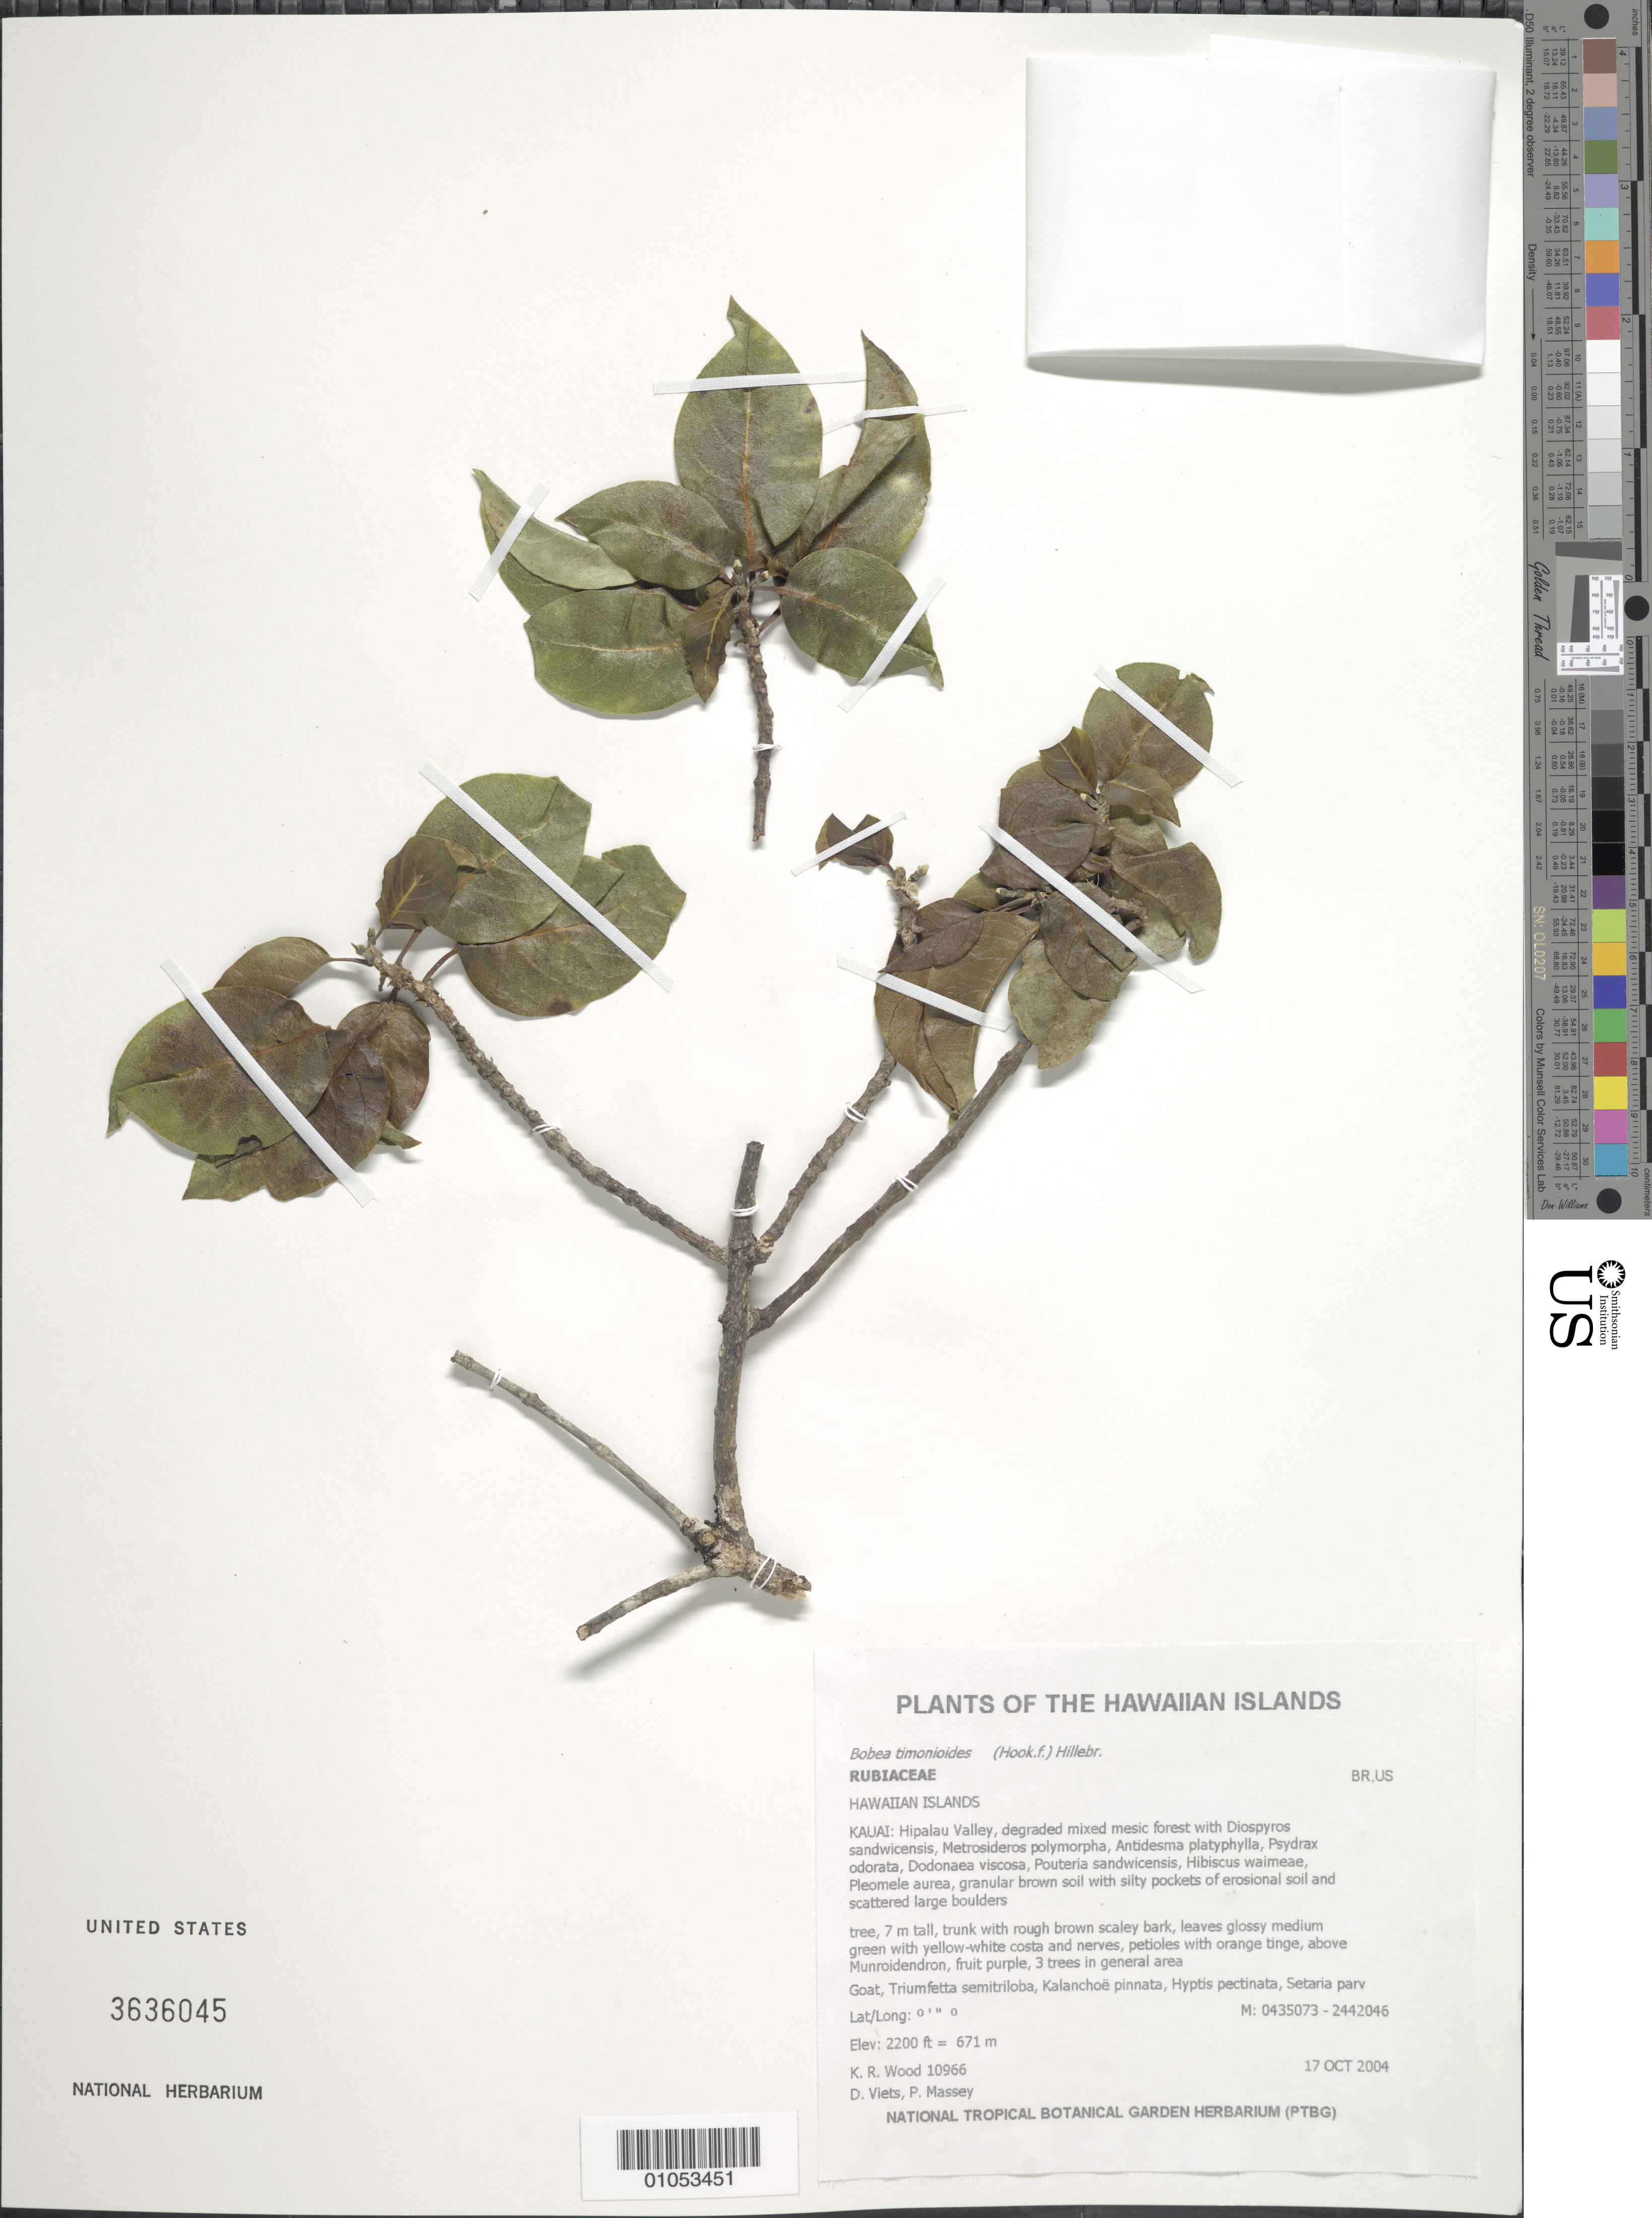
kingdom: Plantae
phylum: Tracheophyta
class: Magnoliopsida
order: Gentianales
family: Rubiaceae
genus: Bobea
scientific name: Bobea timonioides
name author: (Hook. f.) Hillebr.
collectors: K. R. Wood, D. Viets & P. Massey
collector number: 10966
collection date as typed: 17 Oct 2004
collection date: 2004-10-17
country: United States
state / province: Hawaii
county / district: Kaui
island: Kaua'i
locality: Hipalau Valley.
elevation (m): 671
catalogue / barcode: US 3636045